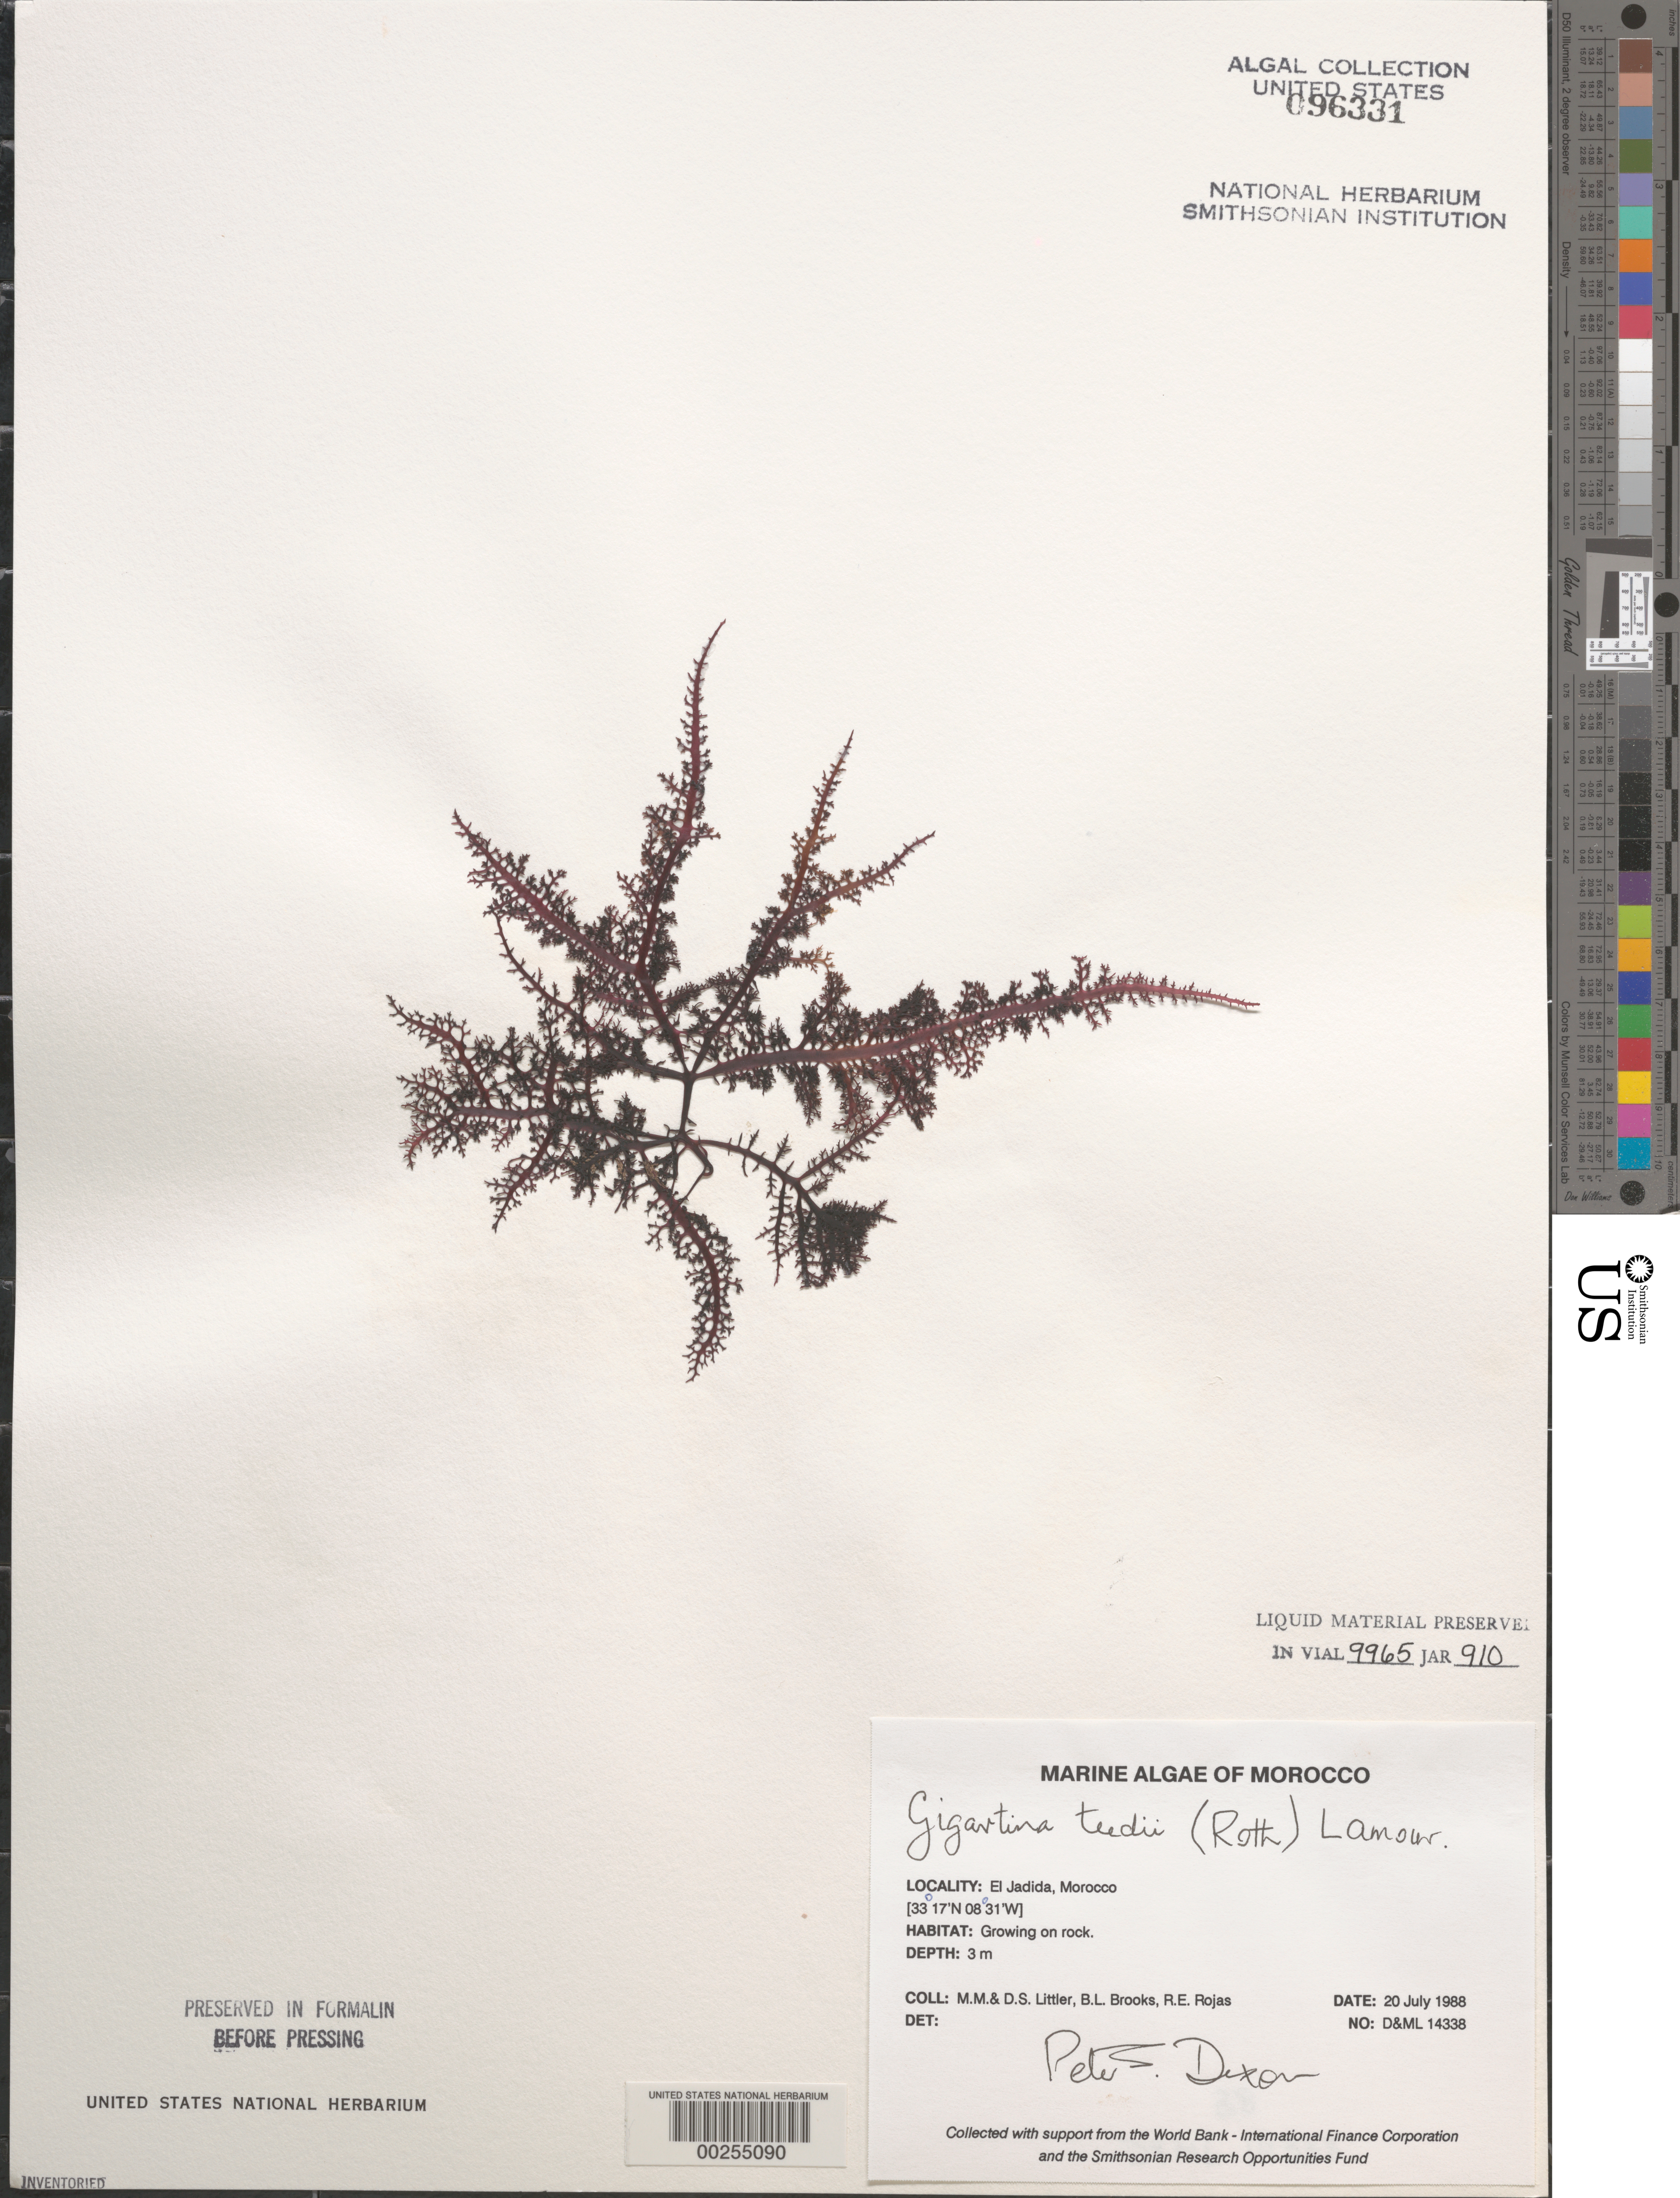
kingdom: Plantae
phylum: Rhodophyta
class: Florideophyceae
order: Gigartinales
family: Gigartinaceae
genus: Chondracanthus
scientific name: Chondracanthus teedei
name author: (Mert. in Roth) Kütz.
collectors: M. M. Littler, D. S. Littler, B. Brooks & R. Rojas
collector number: D&ML 14338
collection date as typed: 20 Jul 1988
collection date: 1988-07-20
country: Morocco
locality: El Jadida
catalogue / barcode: US 96331